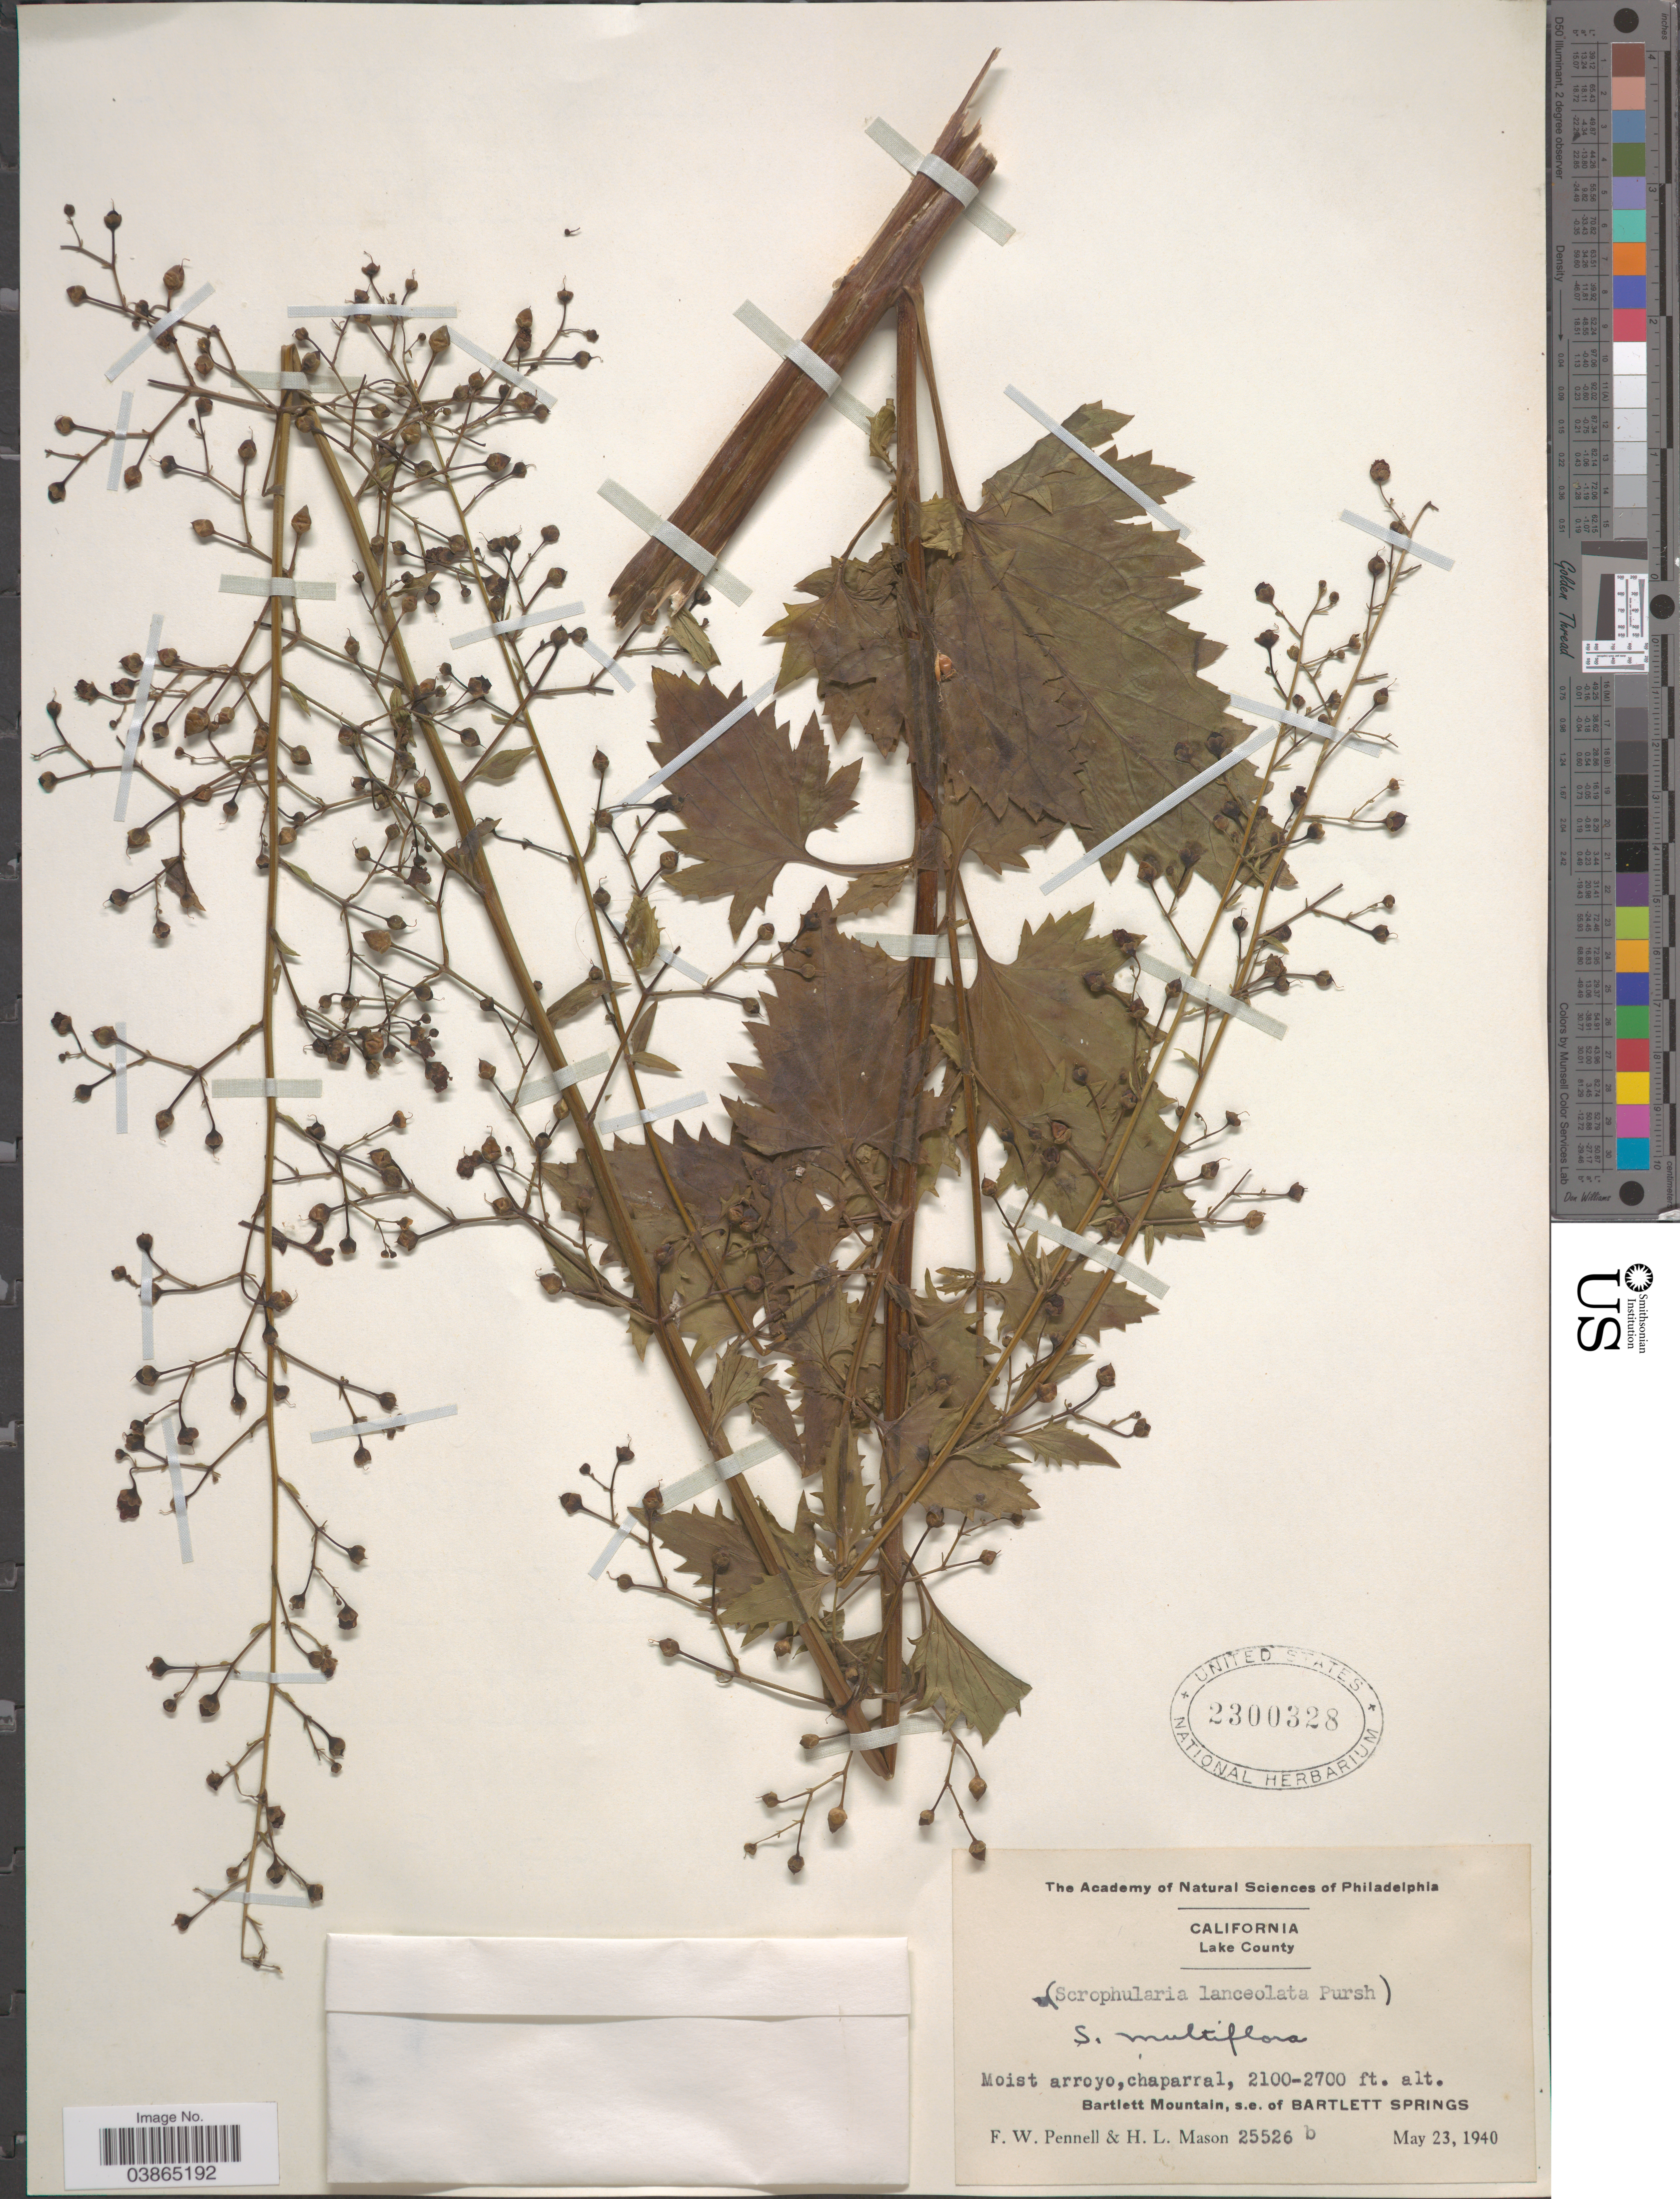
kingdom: Plantae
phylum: Tracheophyta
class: Magnoliopsida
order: Lamiales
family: Scrophulariaceae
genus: Scrophularia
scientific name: Scrophularia multiflora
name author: Pennell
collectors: F. W. Pennell & H. L. Mason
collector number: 25526b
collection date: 1940-05-23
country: United States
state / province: California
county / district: Lake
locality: Lake County. Moist arroyo, chaparral, Bartlett Mountain, s.e. of Bartlett Springs.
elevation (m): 640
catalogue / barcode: US 2300328